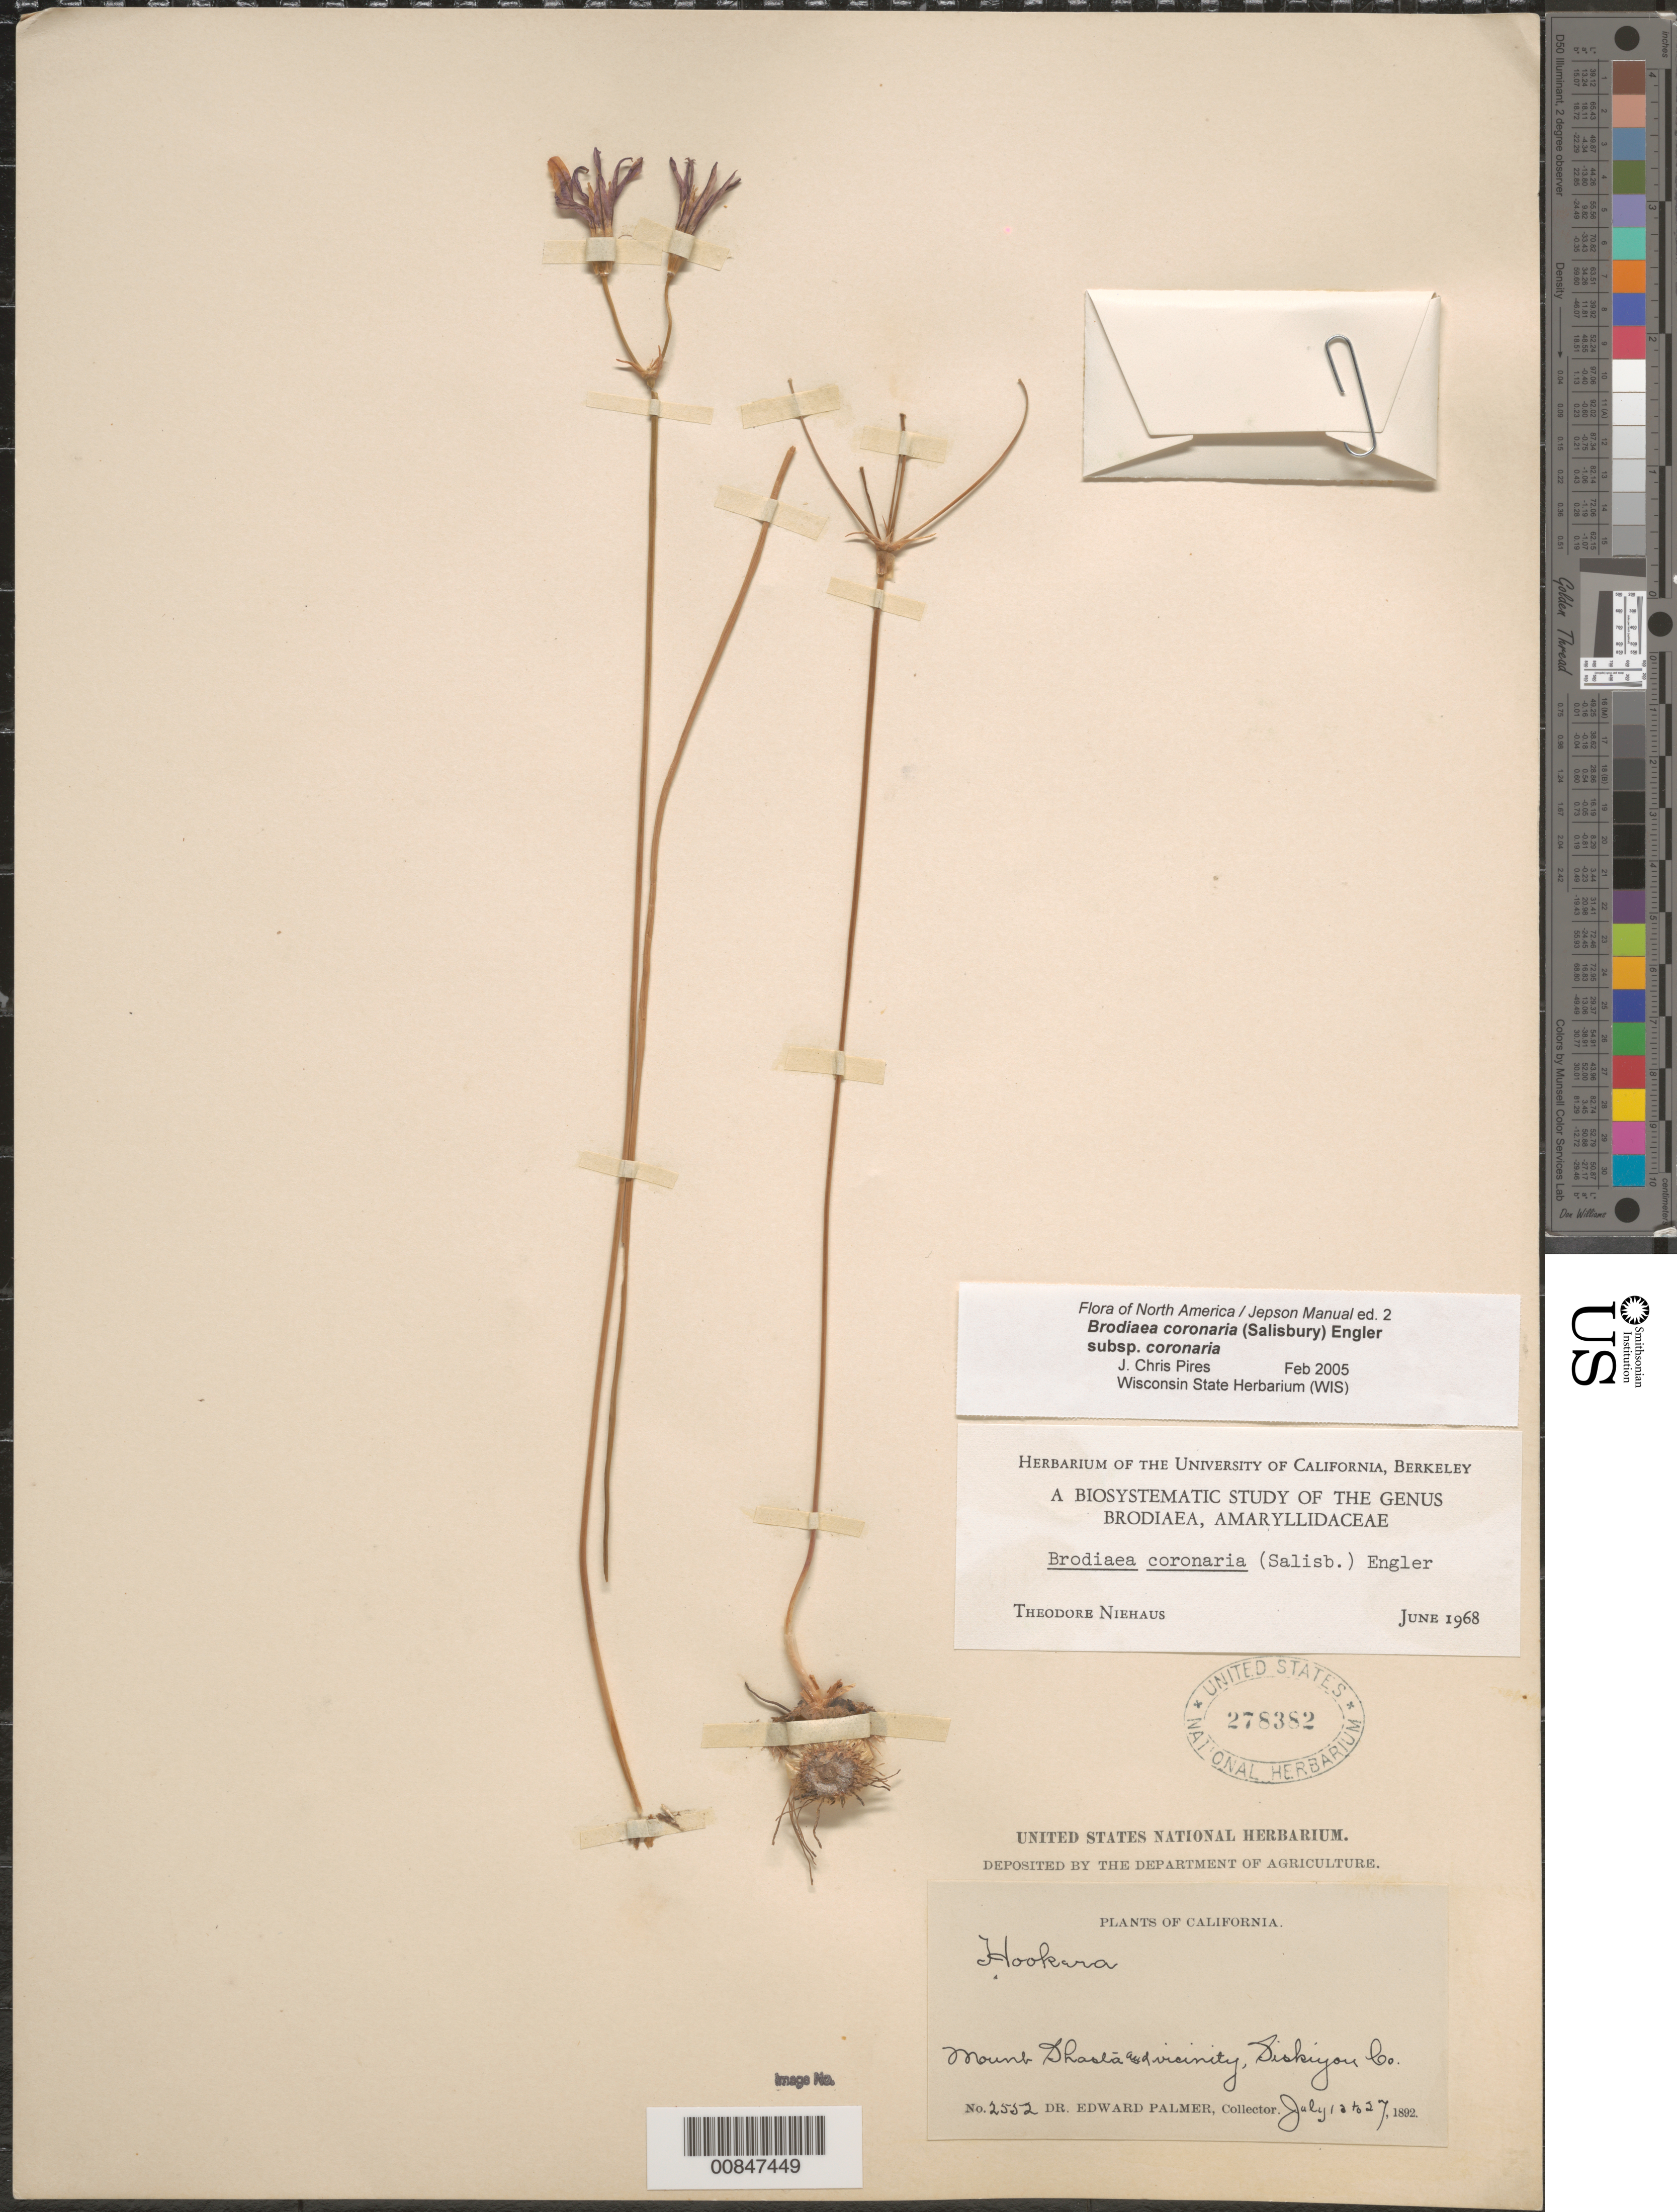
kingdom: Plantae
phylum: Tracheophyta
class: Liliopsida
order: Asparagales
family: Asparagaceae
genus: Brodiaea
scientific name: Brodiaea coronaria subsp. coronaria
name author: (Salisb.) Engl.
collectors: E. Palmer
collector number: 2552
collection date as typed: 13 Jul 1892 to 27 Jul 1892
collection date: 1892-07-13/1892-07-27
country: United States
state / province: California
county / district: Siskiyou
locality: Mount Shasta and vicinity, Siskiyou County, California.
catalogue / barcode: US 278382